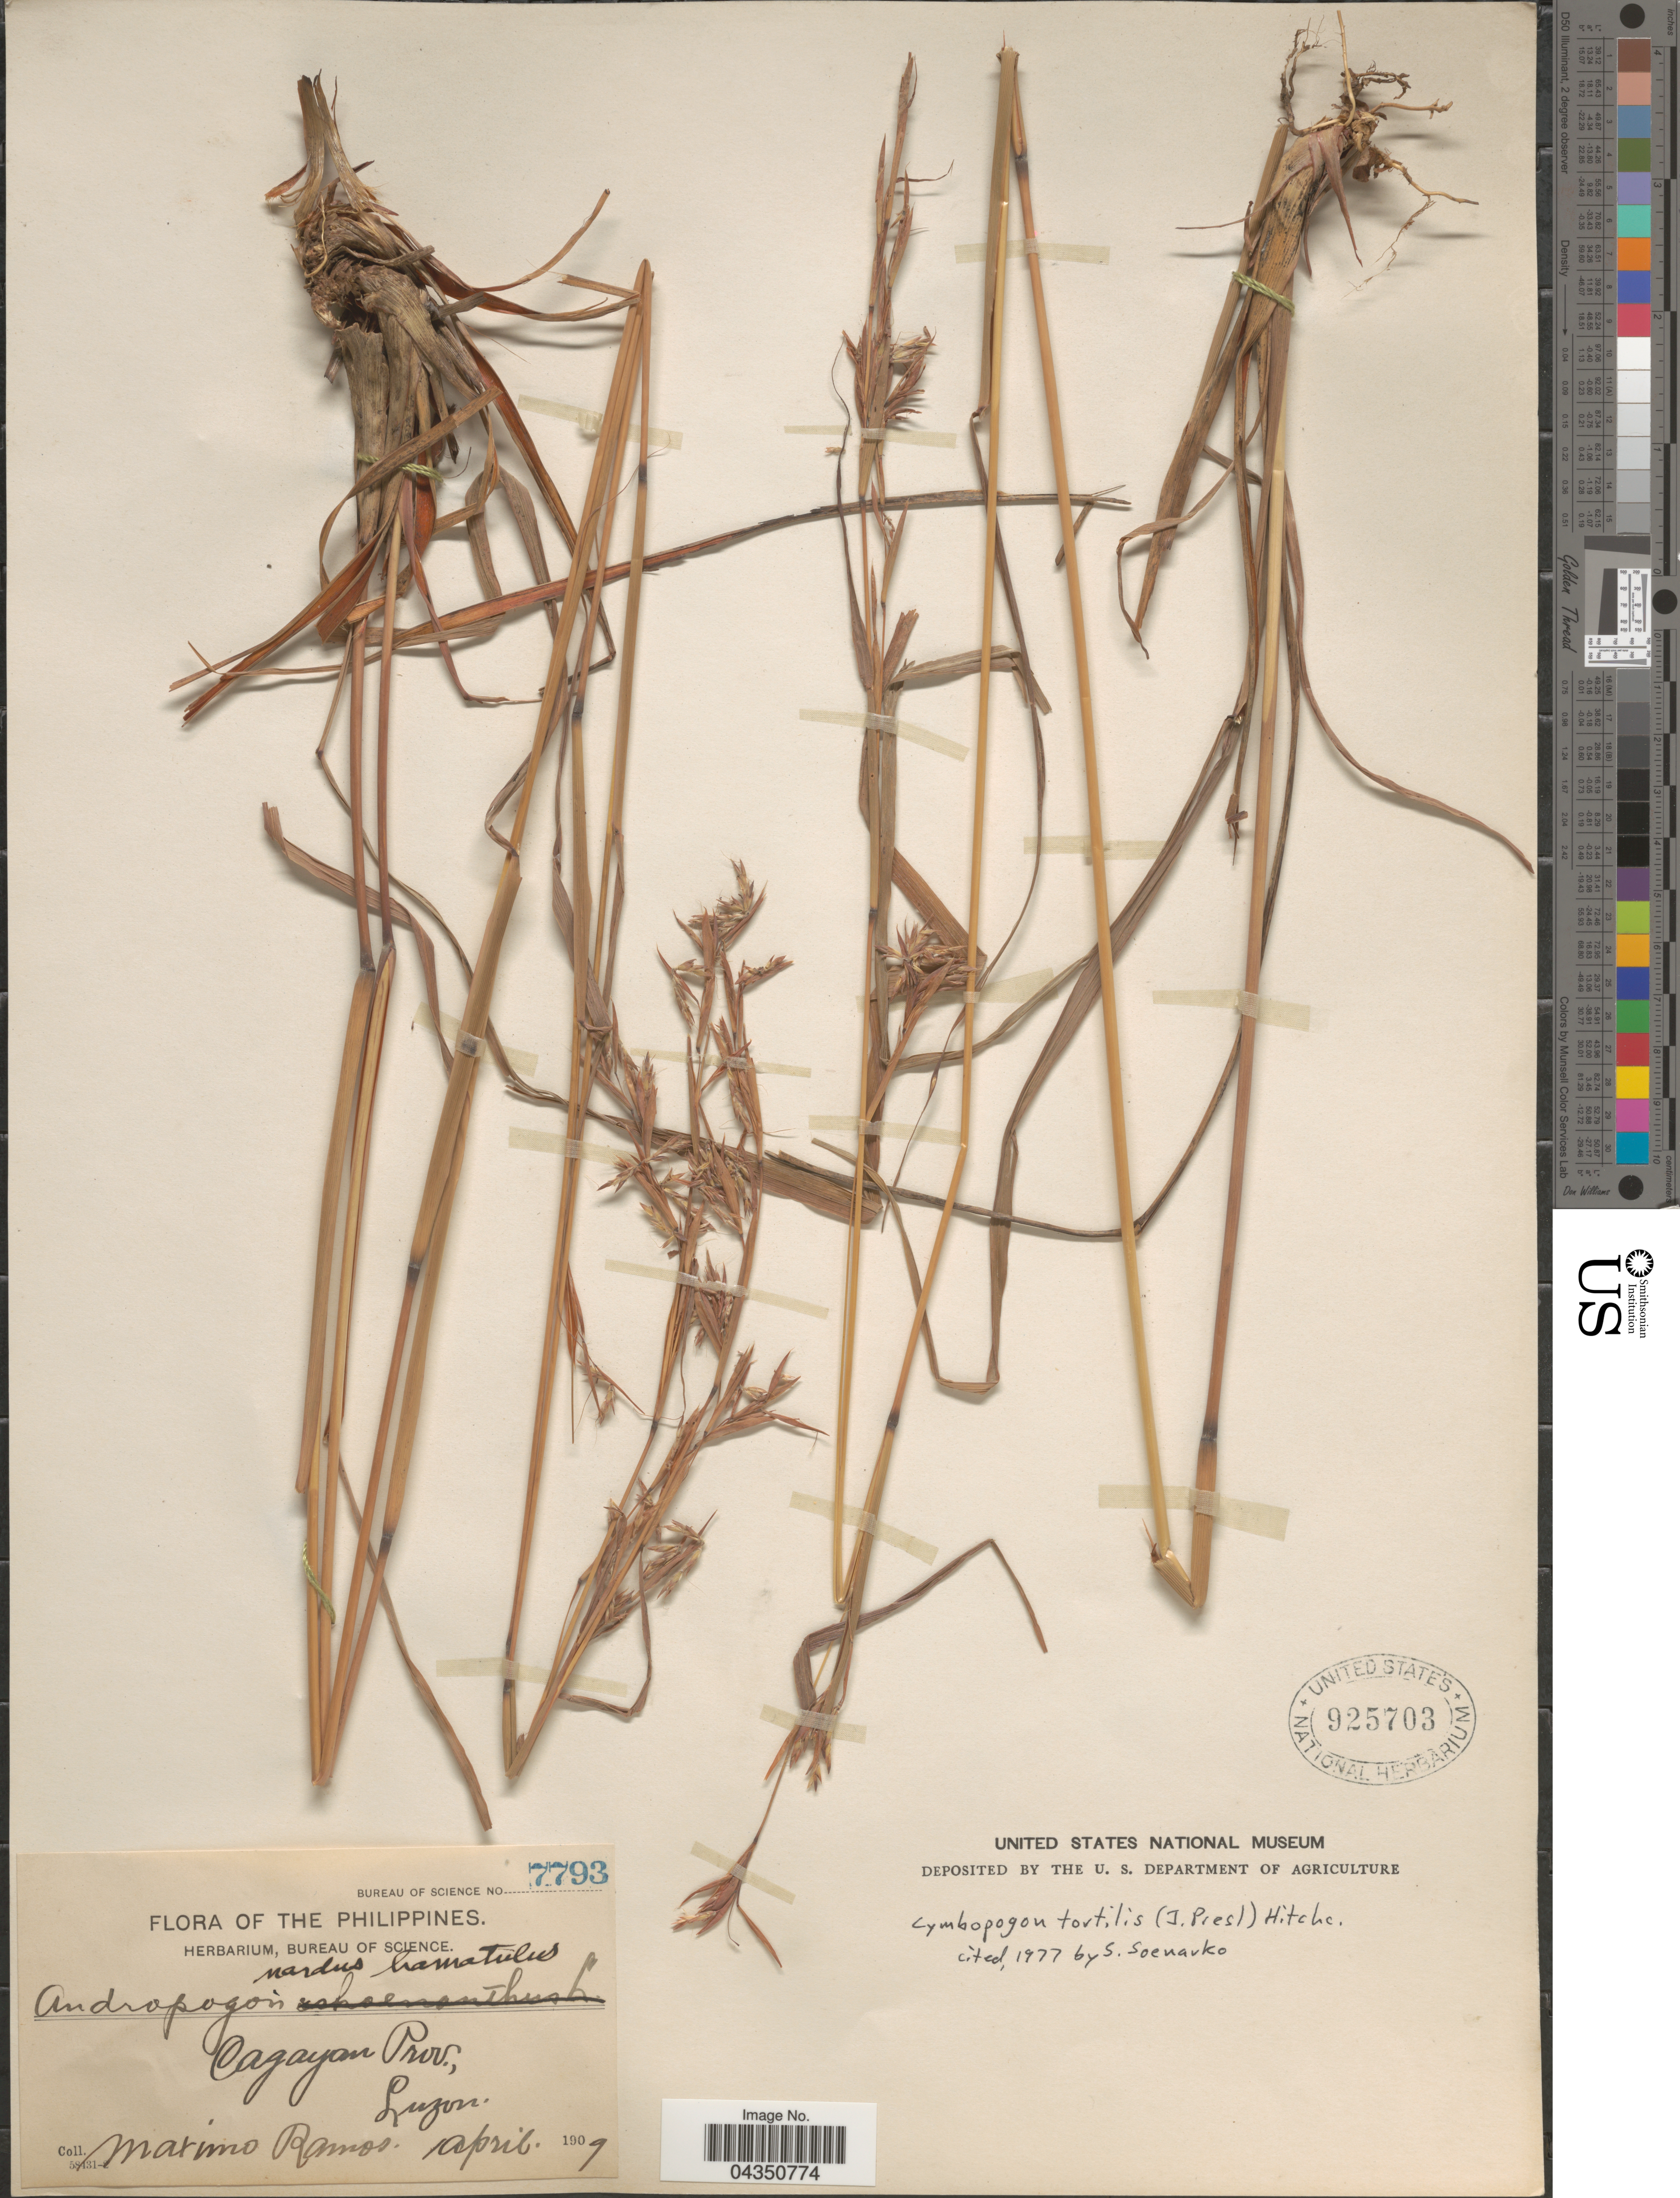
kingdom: Plantae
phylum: Tracheophyta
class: Liliopsida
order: Poales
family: Poaceae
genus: Cymbopogon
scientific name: Cymbopogon tortilis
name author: (J. Presl) A. Camus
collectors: M. Ramos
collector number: Bureau of Science 7793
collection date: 1909-04-01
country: Philippines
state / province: Cagayan Valley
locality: Cagayan Prov., Luzon.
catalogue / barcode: US 925703